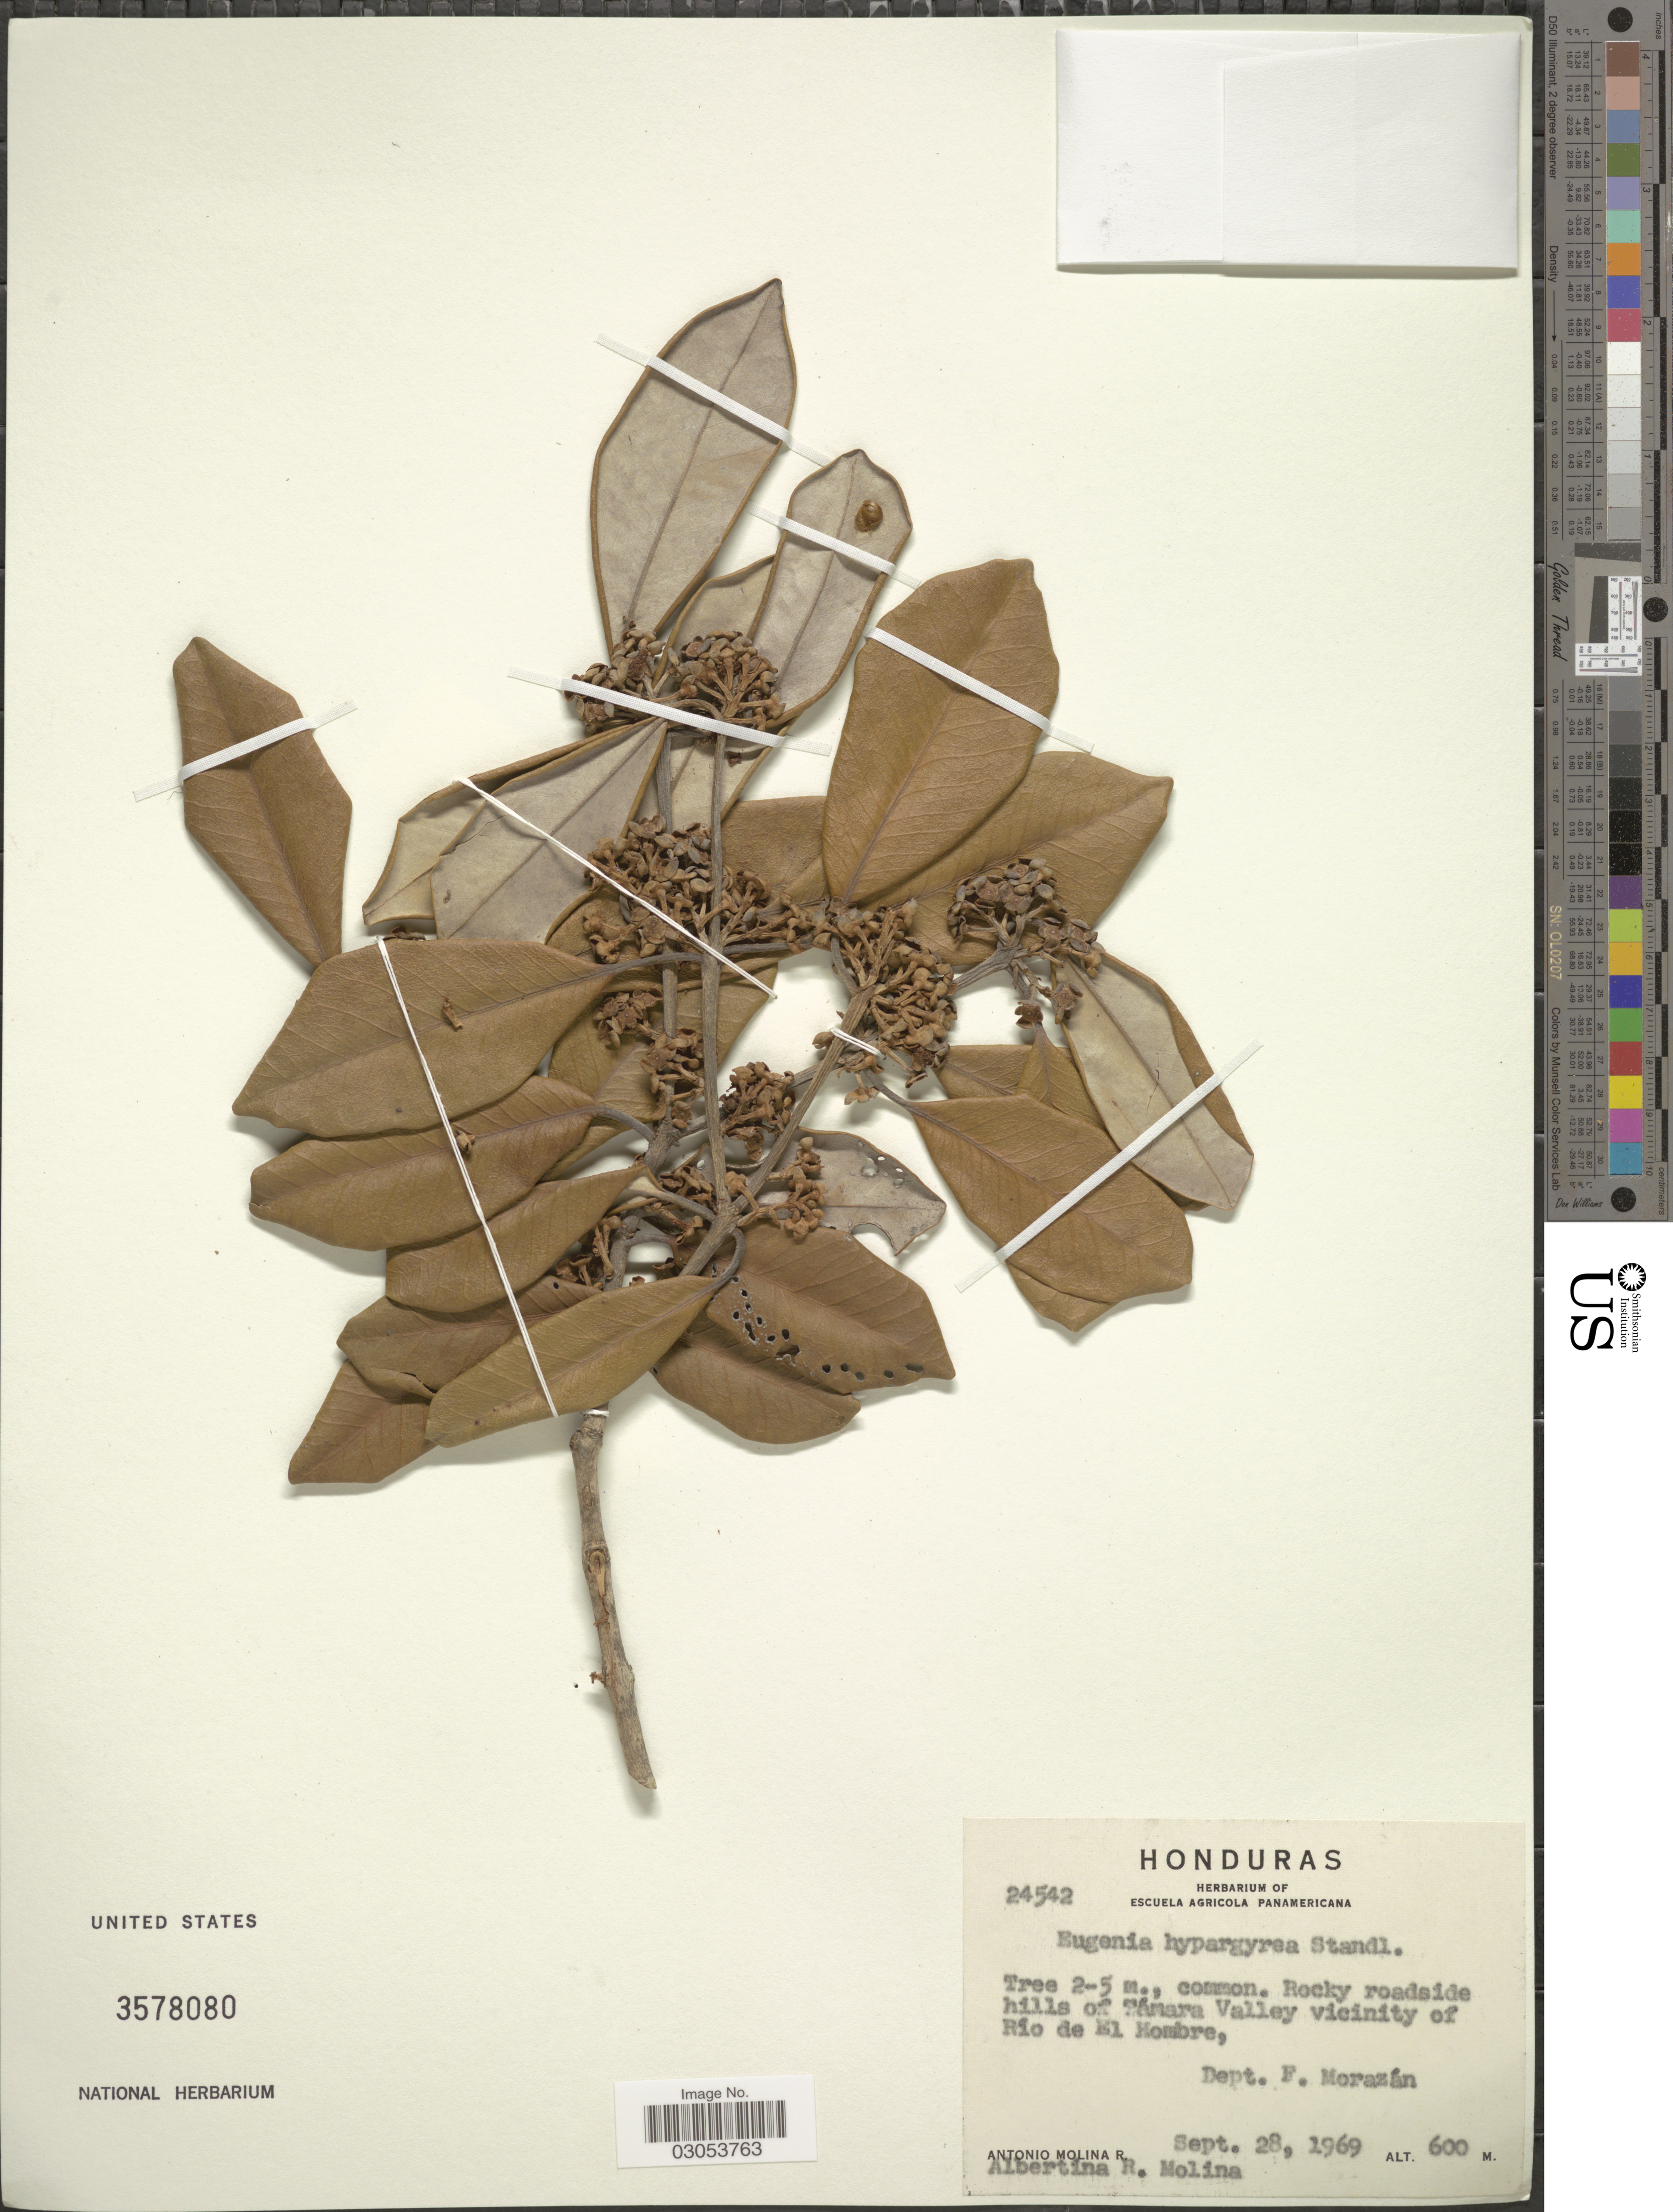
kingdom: Plantae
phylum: Tracheophyta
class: Magnoliopsida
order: Myrtales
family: Myrtaceae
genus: Eugenia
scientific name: Eugenia hypargyrea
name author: Standl.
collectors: A. Molina R. & A. R. Molina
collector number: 24542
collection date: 1969-09-28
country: Honduras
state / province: Fco. Morazán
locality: Rocky roadside of Támara Valley vicinity of Río de El Hombre, Dept. F. Morazán.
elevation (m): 600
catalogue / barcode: US 3578080